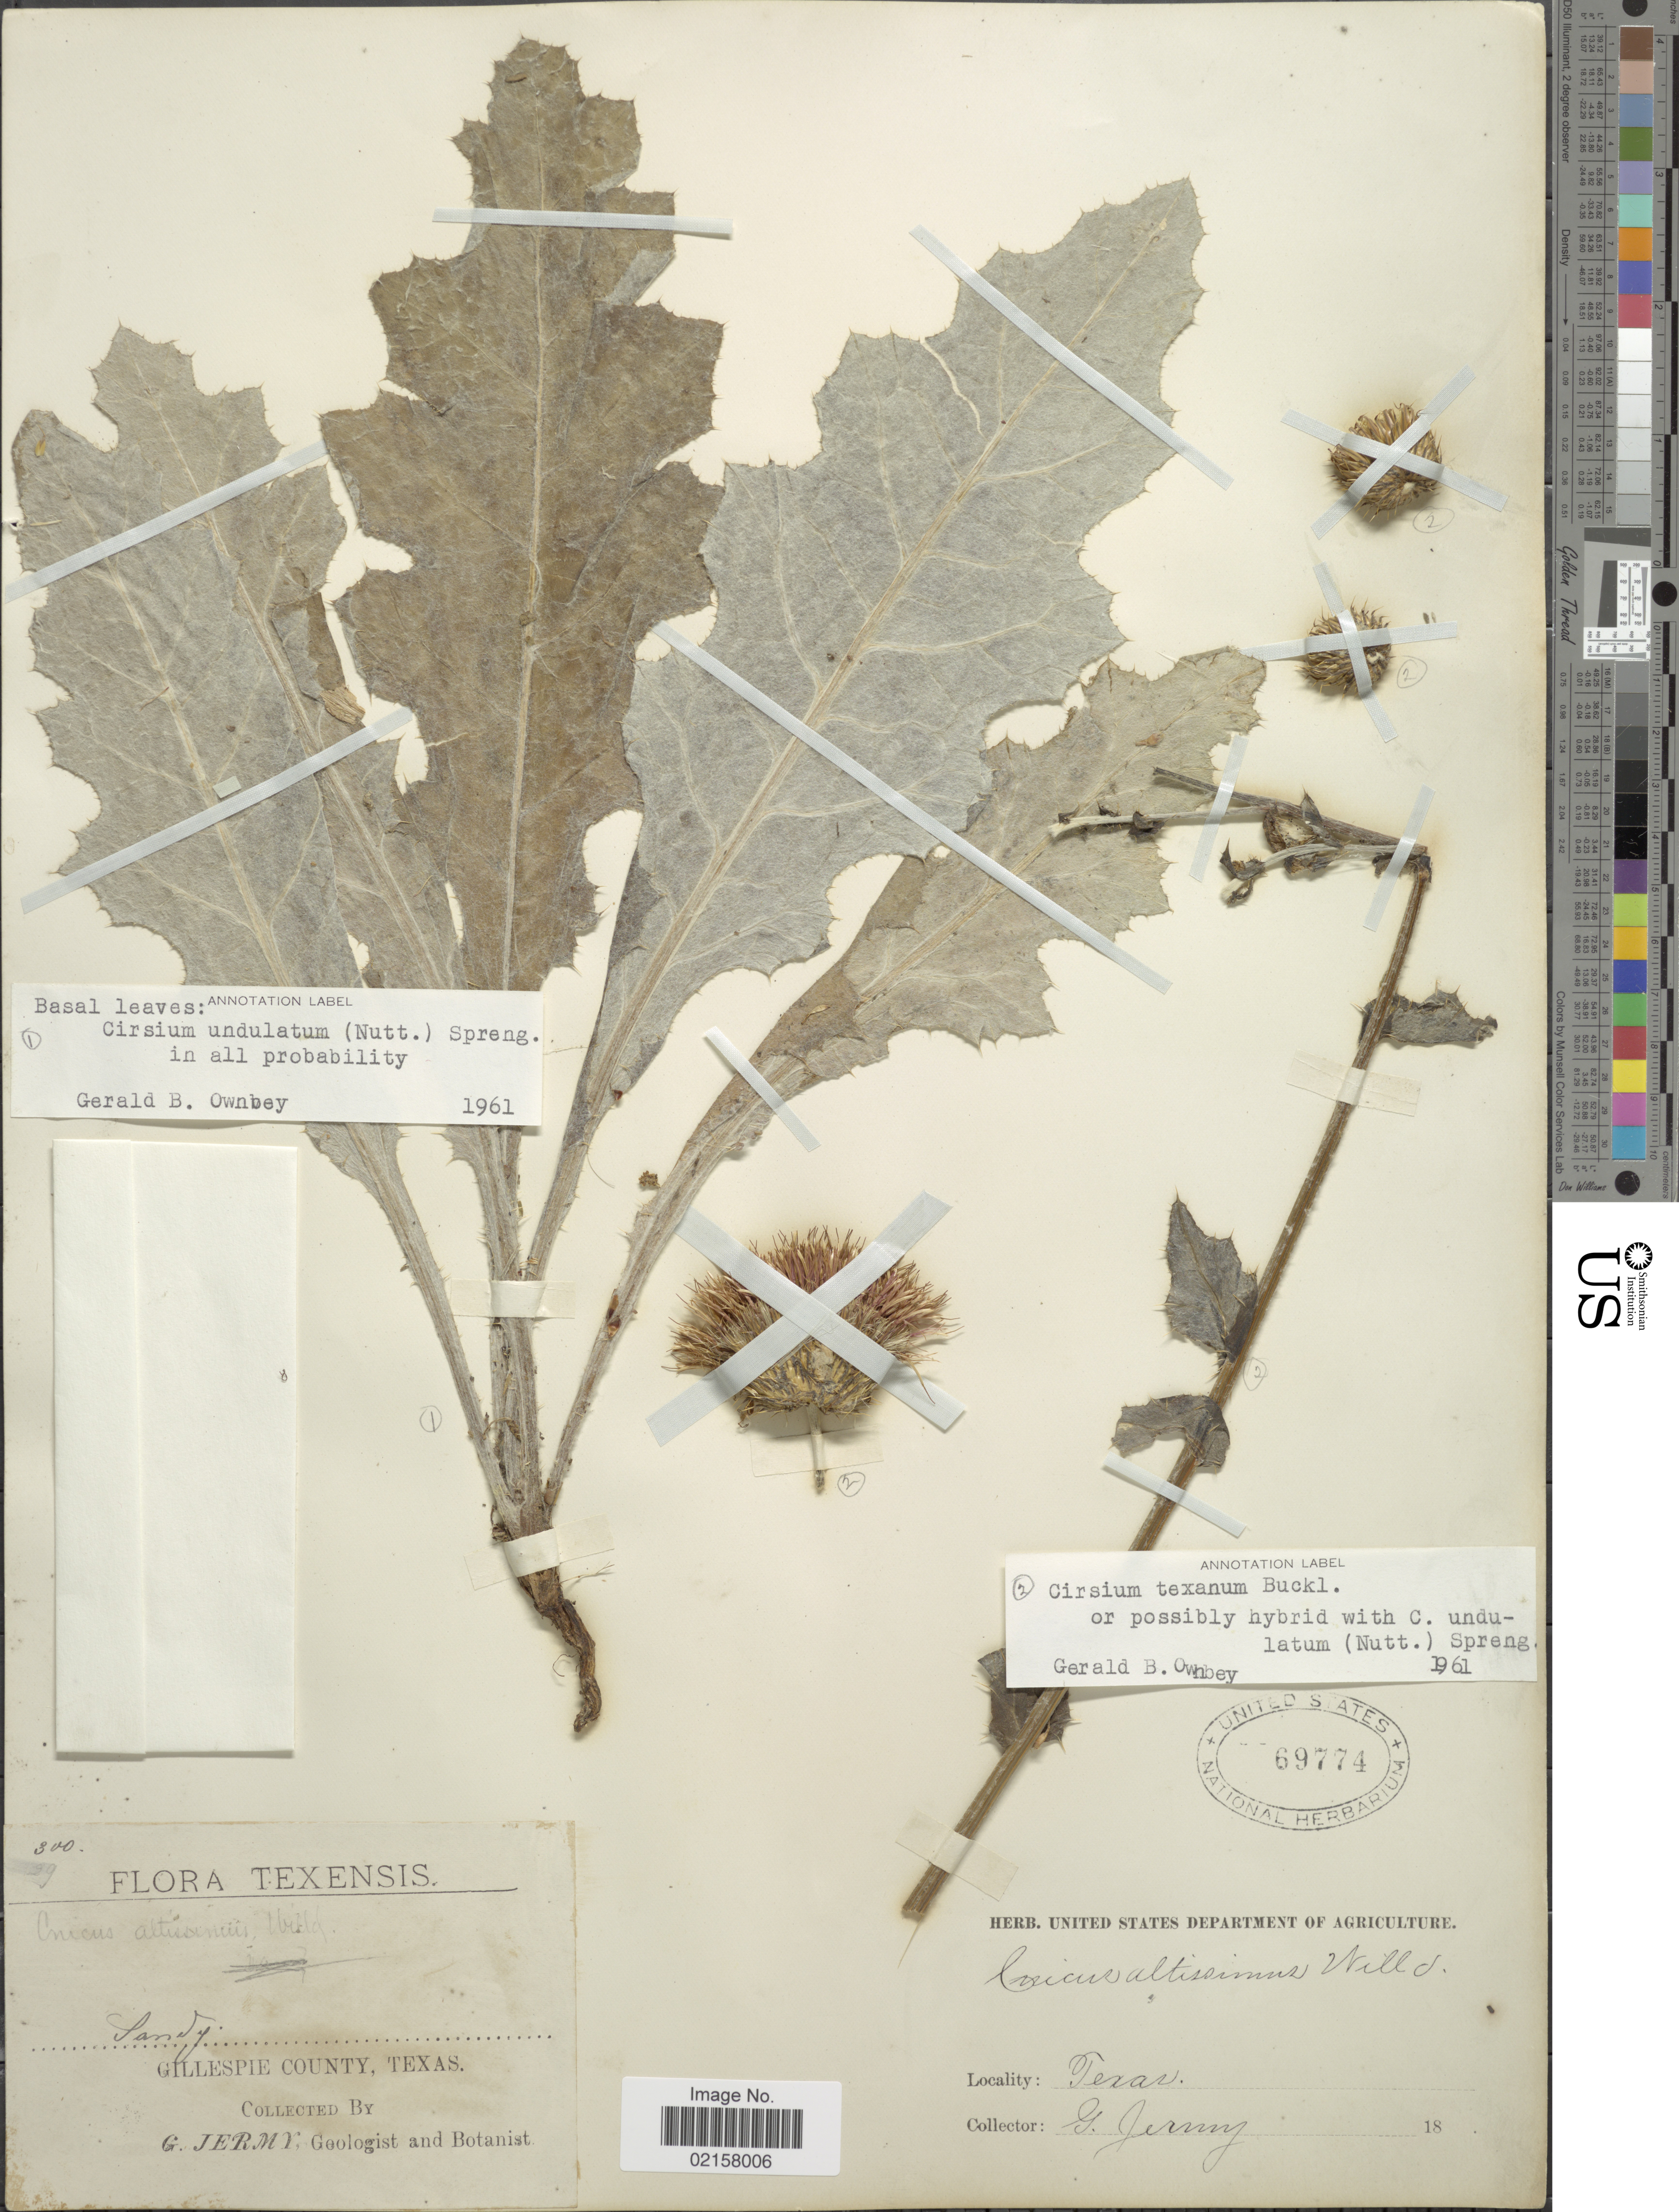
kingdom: Plantae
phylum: Tracheophyta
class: Magnoliopsida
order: Asterales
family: Asteraceae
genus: Cirsium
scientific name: Cirsium undulatum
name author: (Nutt.) Spreng.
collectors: G. Jermy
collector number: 300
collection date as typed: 18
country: United States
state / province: Texas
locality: Gillespie County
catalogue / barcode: US 69774